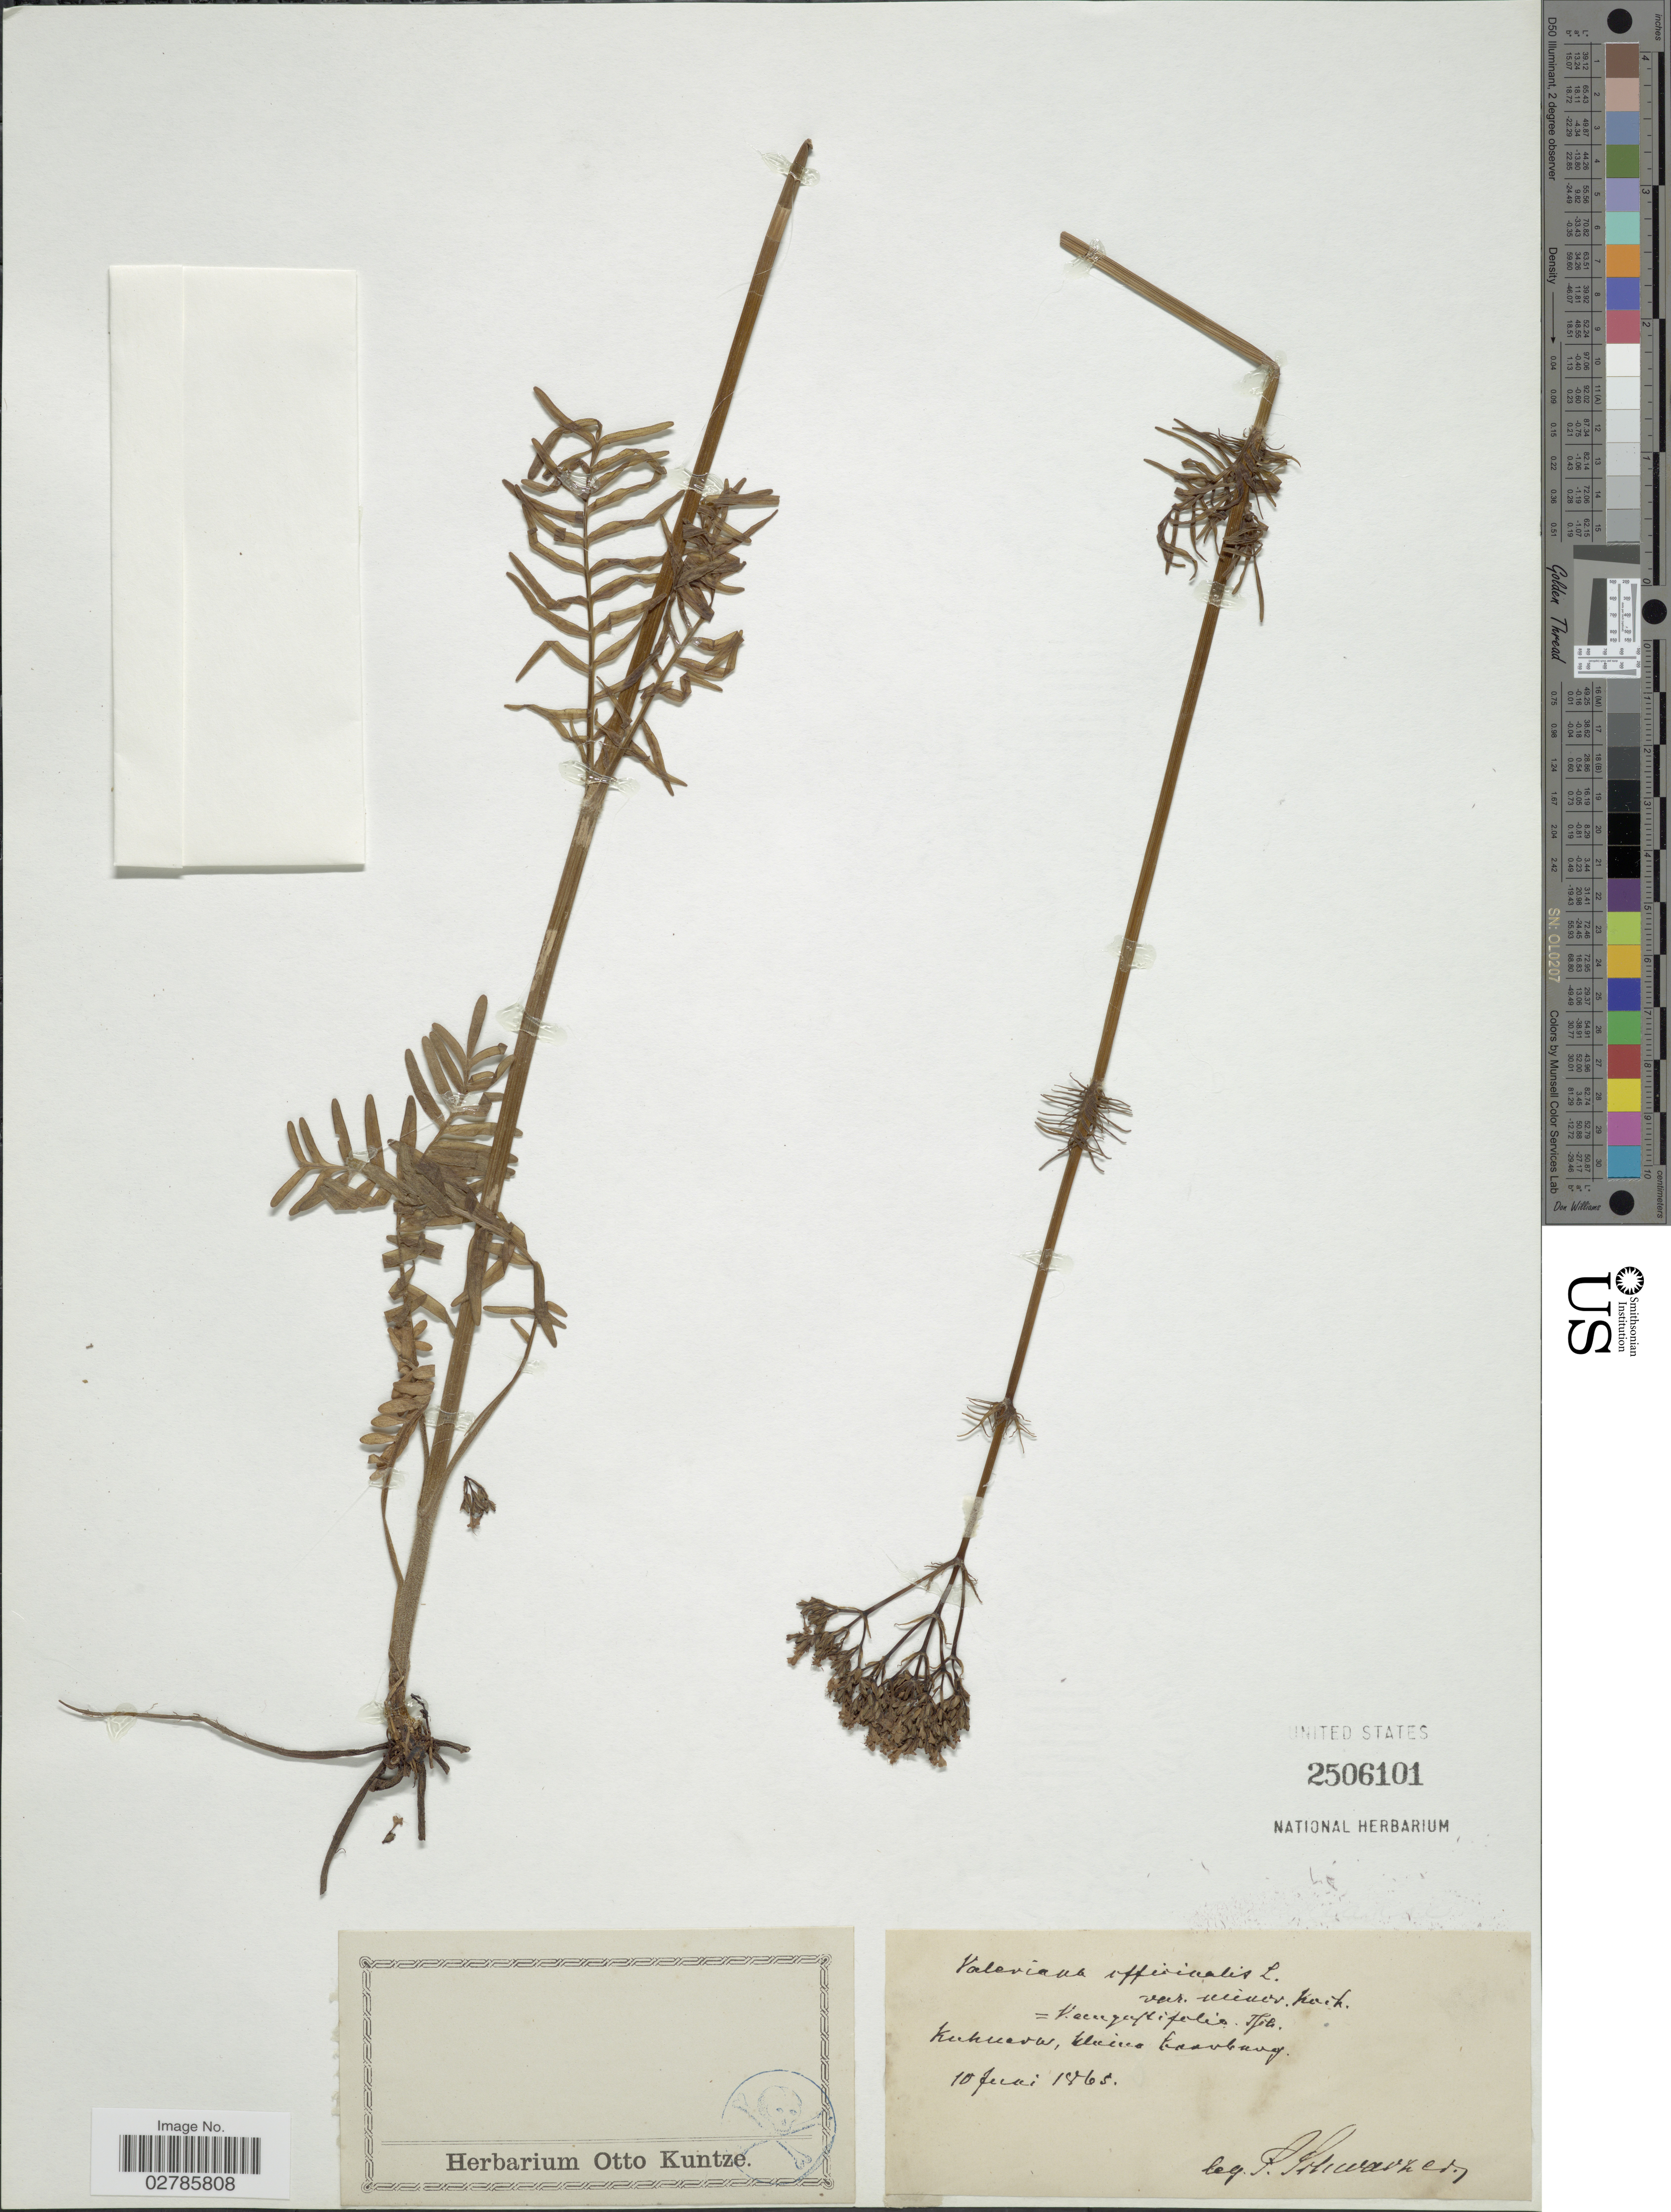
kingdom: Plantae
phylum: Tracheophyta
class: Magnoliopsida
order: Dipsacales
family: Caprifoliaceae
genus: Valeriana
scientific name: Valeriana officinalis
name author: L.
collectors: S. Schwarzer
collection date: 1865-06-10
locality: Kukuera, klaino Gaarbarg.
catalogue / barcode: US 2506101